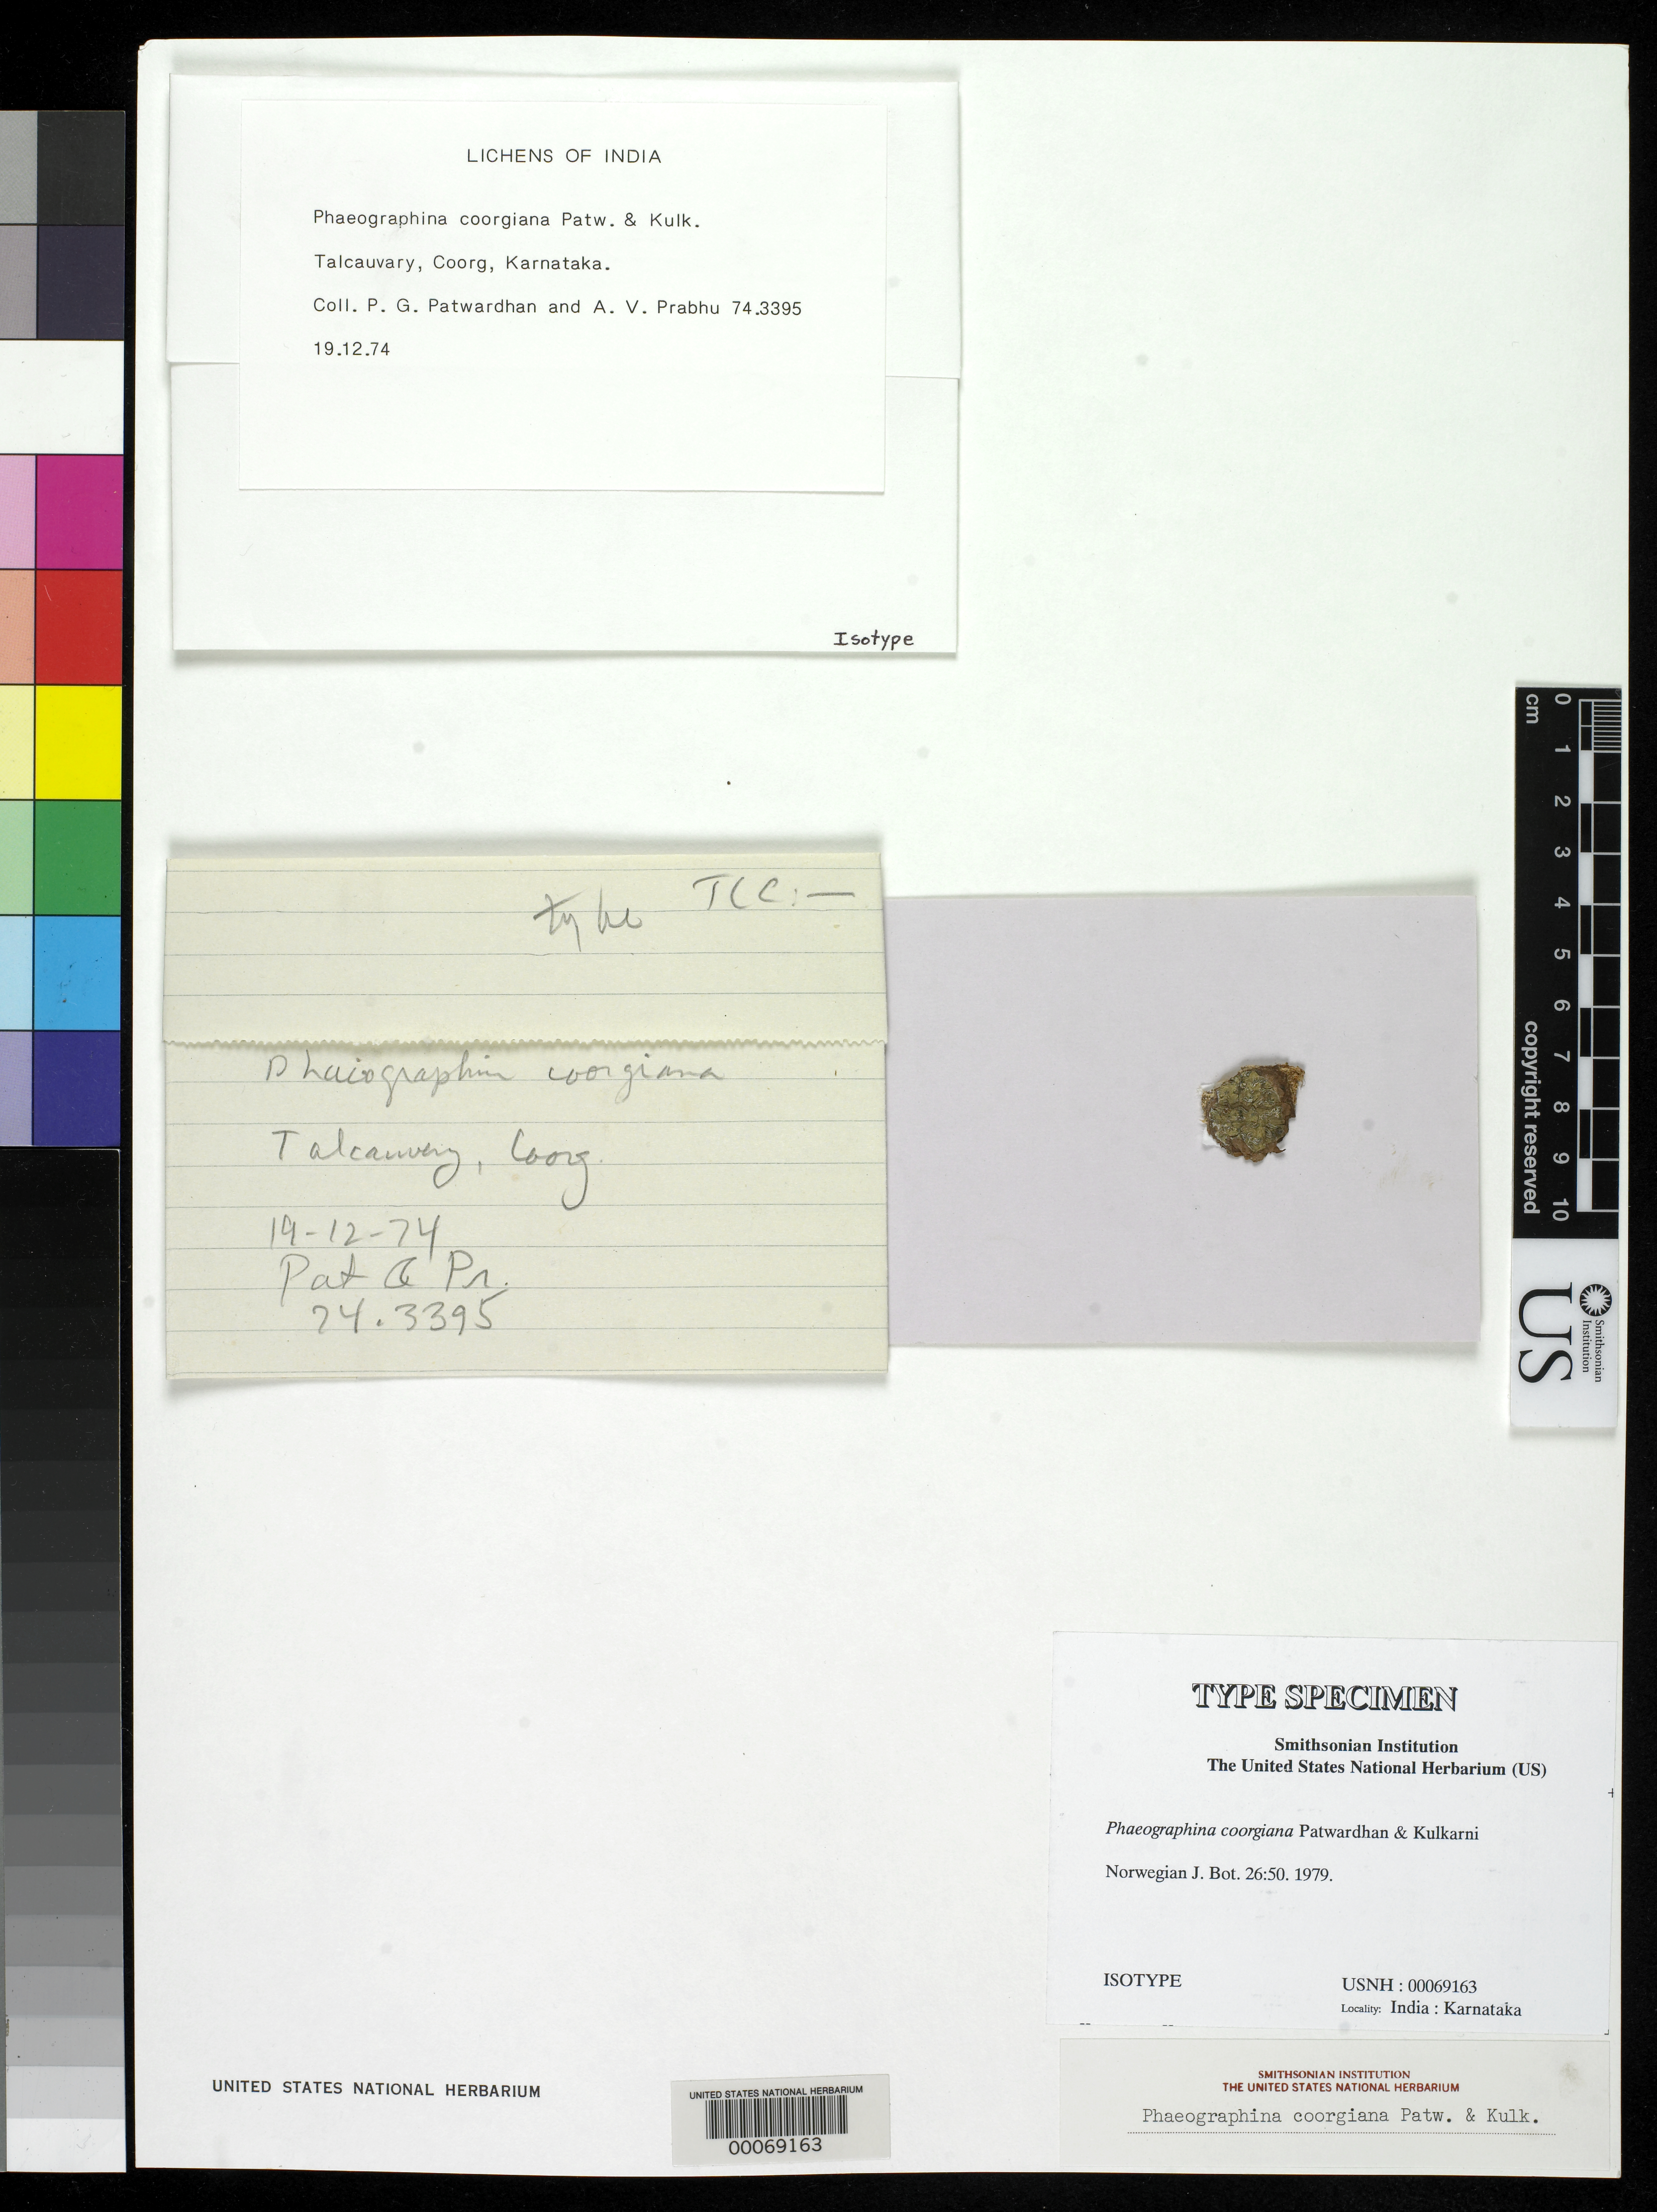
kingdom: Fungi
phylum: Ascomycota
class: Lecanoromycetes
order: Ostropales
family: Graphidaceae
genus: Phaeographina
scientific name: Phaeographina coorgiana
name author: Patw. & Kulkarni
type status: Isotype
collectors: P. G. Patwardhan & A. Prabhu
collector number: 743395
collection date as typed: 19 Dec 1974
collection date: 1974-12-19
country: India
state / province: Karnataka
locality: Coorg, Talcauvary.